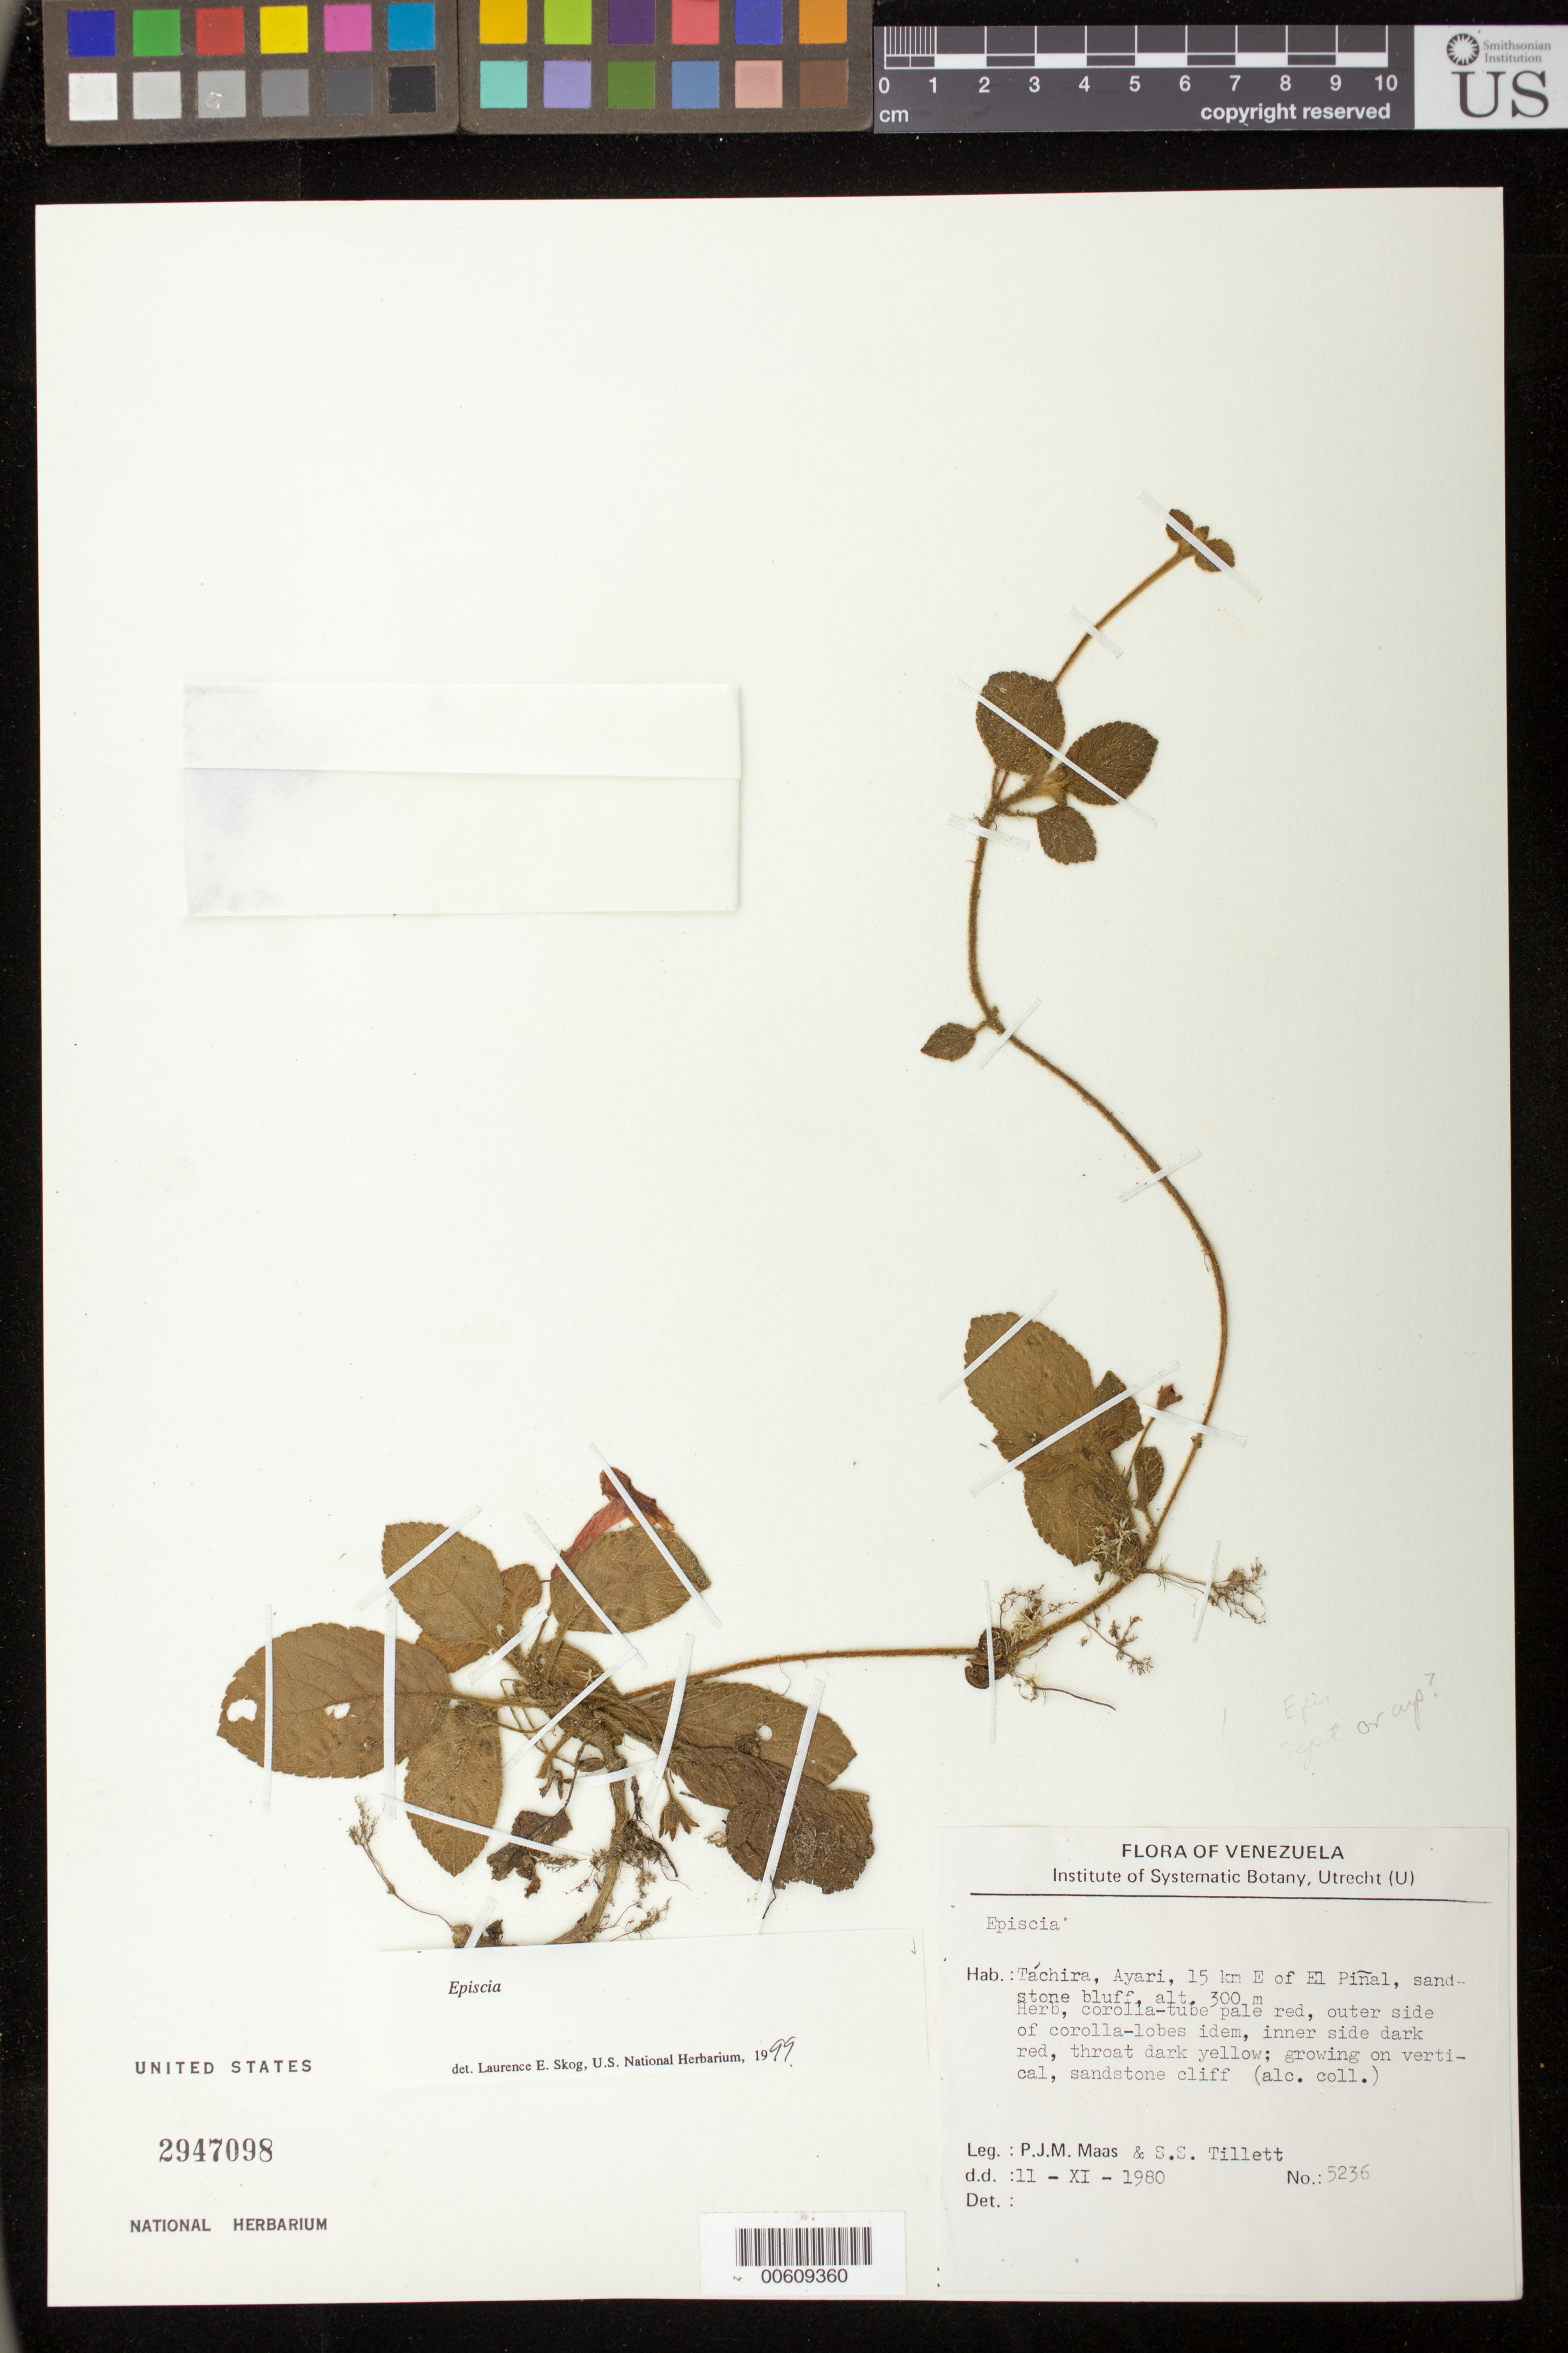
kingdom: Plantae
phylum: Tracheophyta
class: Magnoliopsida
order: Lamiales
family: Gesneriaceae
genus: Episcia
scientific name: Episcia sp.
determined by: Skog, Laurence E.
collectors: P. Maas & S. S. Tillett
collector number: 5236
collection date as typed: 11 Nov 1980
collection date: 1980-11-11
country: Venezuela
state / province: Táchira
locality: Ayari, 15 km E of El Piñal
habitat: Sandstone bluff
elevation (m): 300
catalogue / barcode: US 2947098